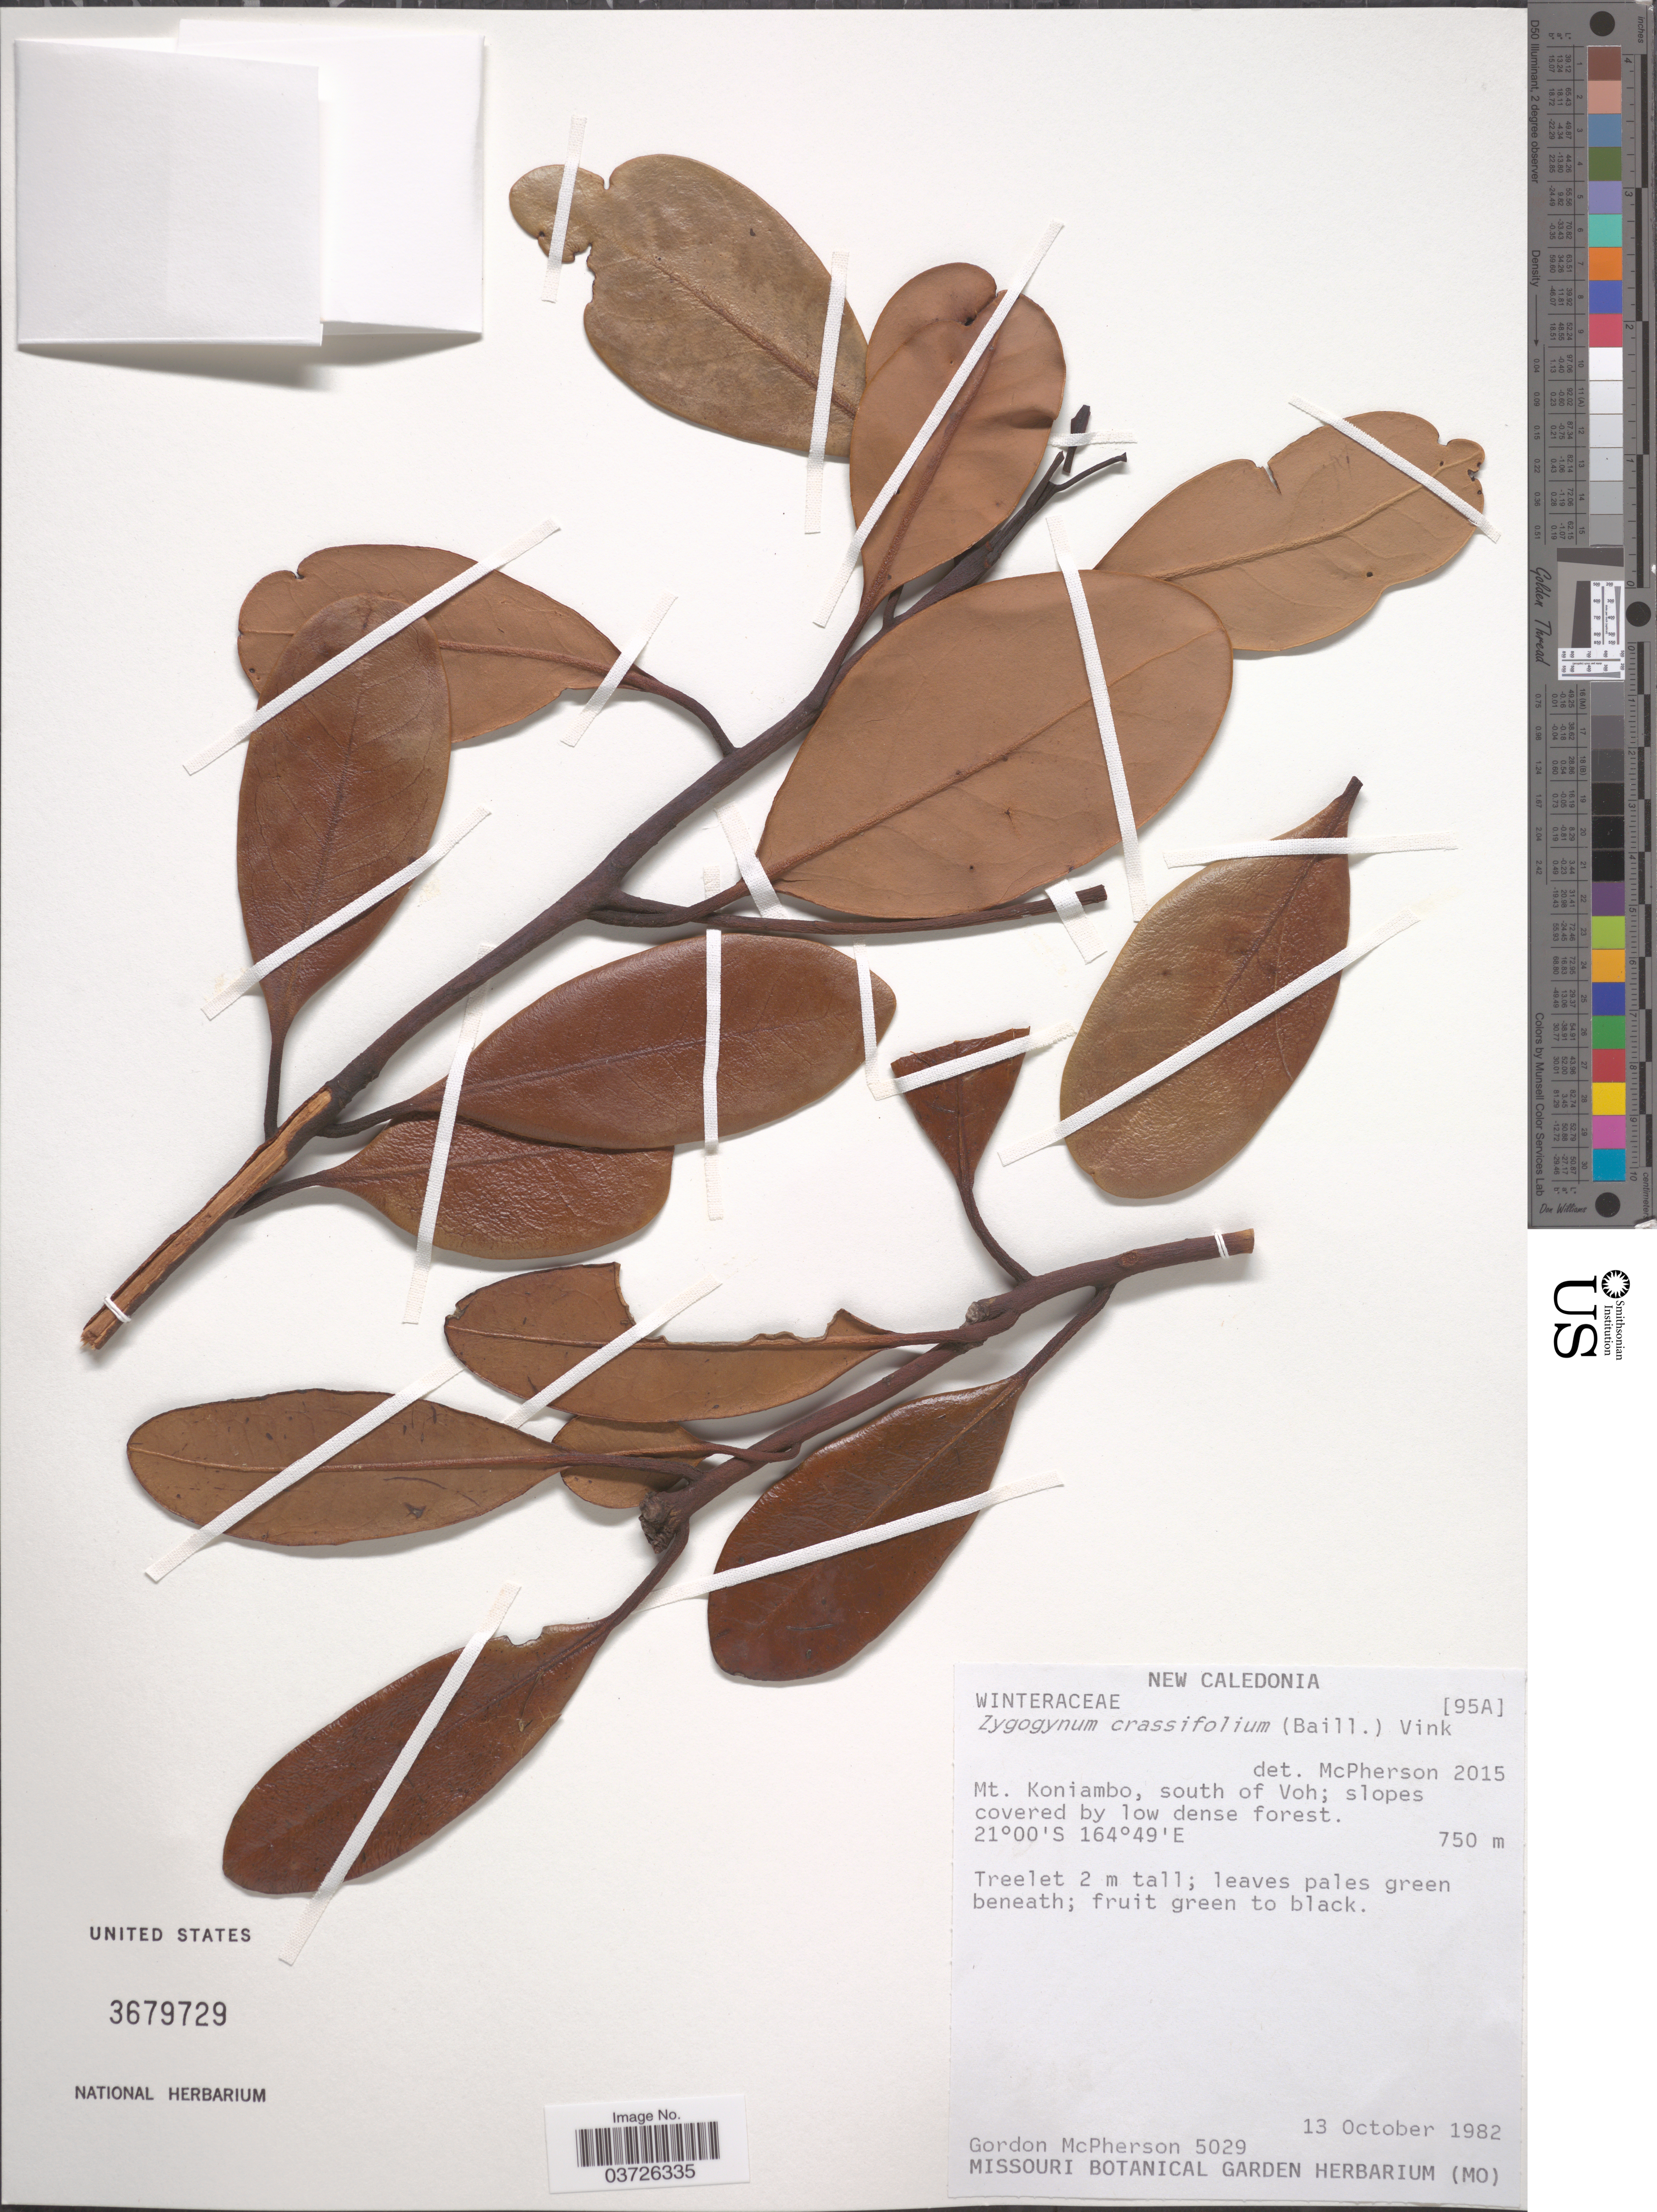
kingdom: Plantae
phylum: Tracheophyta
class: Magnoliopsida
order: Canellales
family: Winteraceae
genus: Zygogynum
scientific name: Zygogynum crassifolium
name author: (Baill.) Vink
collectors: G. D. McPherson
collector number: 5029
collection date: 1982-10-13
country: New Caledonia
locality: Mt. Koniambo, south of Voh.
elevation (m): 750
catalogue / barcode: US 3679729